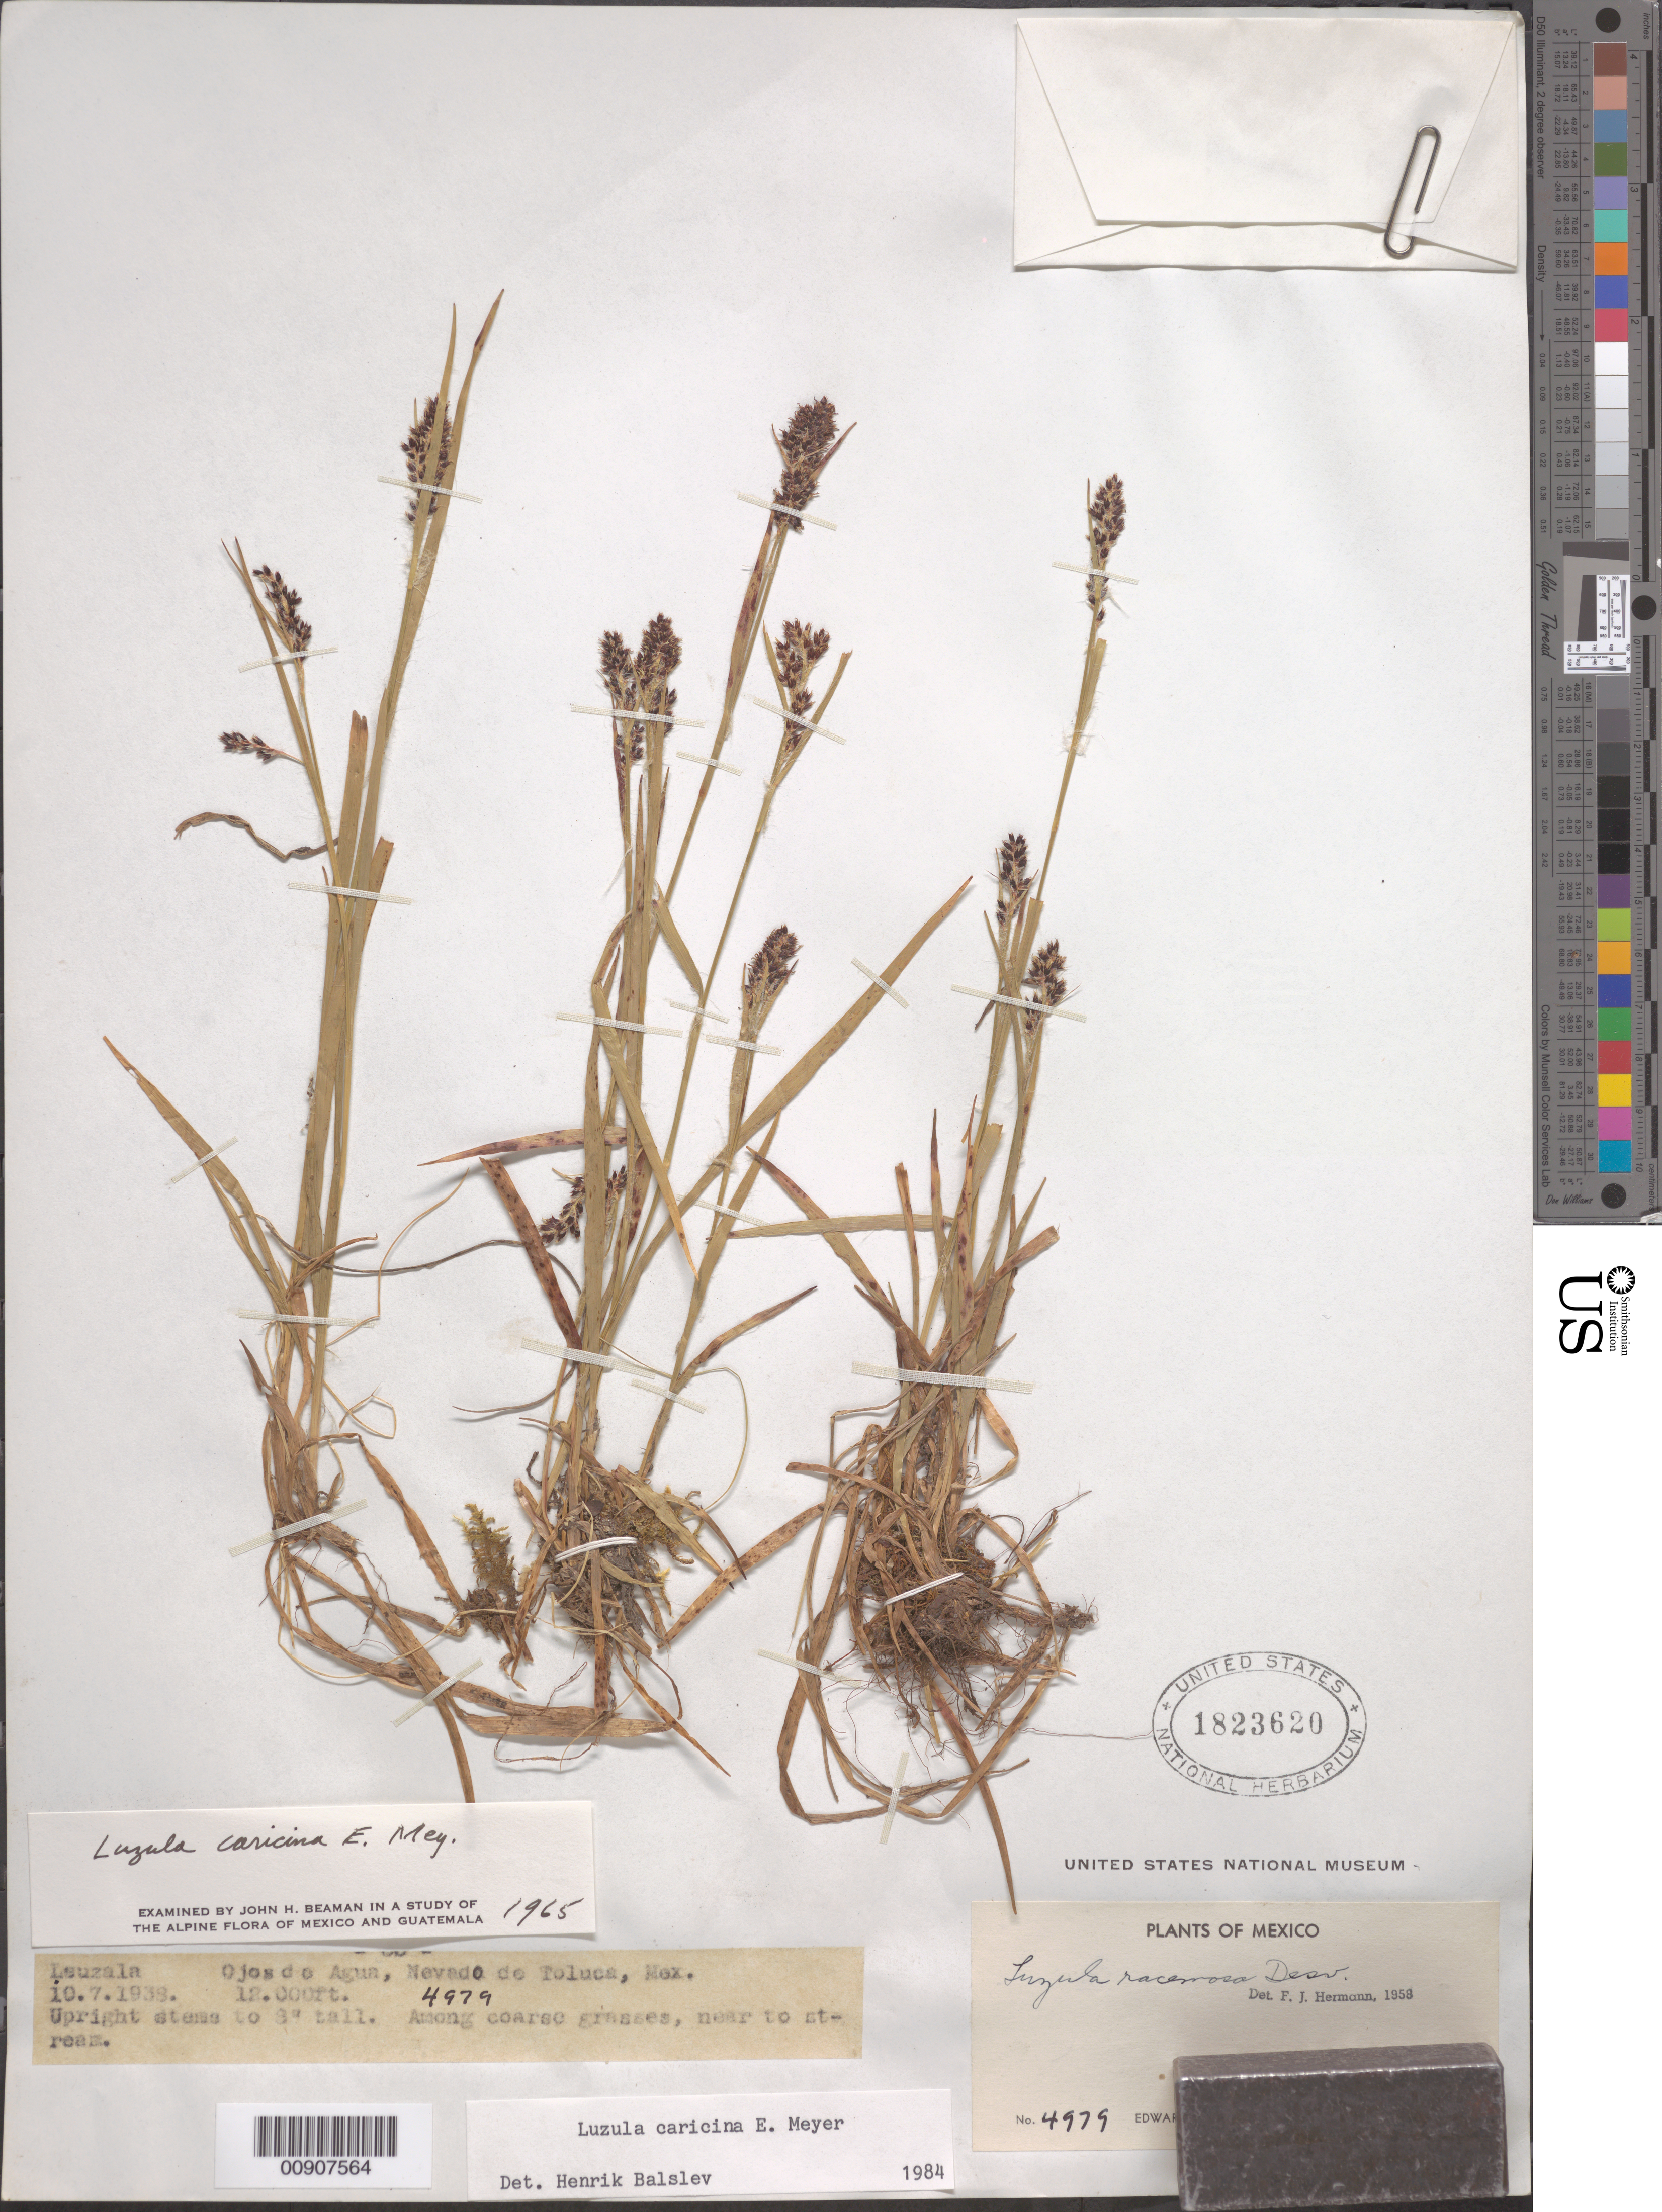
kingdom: Plantae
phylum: Tracheophyta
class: Liliopsida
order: Poales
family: Juncaceae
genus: Luzula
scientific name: Luzula caricina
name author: E. Mey.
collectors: E. K. Balls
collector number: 4979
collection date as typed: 10 Jul 1938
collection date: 1938-07-10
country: Mexico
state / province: México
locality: Ojos de Agua, Nevado de Toluca, México.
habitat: Among coarse grasses, near to stream.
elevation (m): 3658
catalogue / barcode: US 1823620